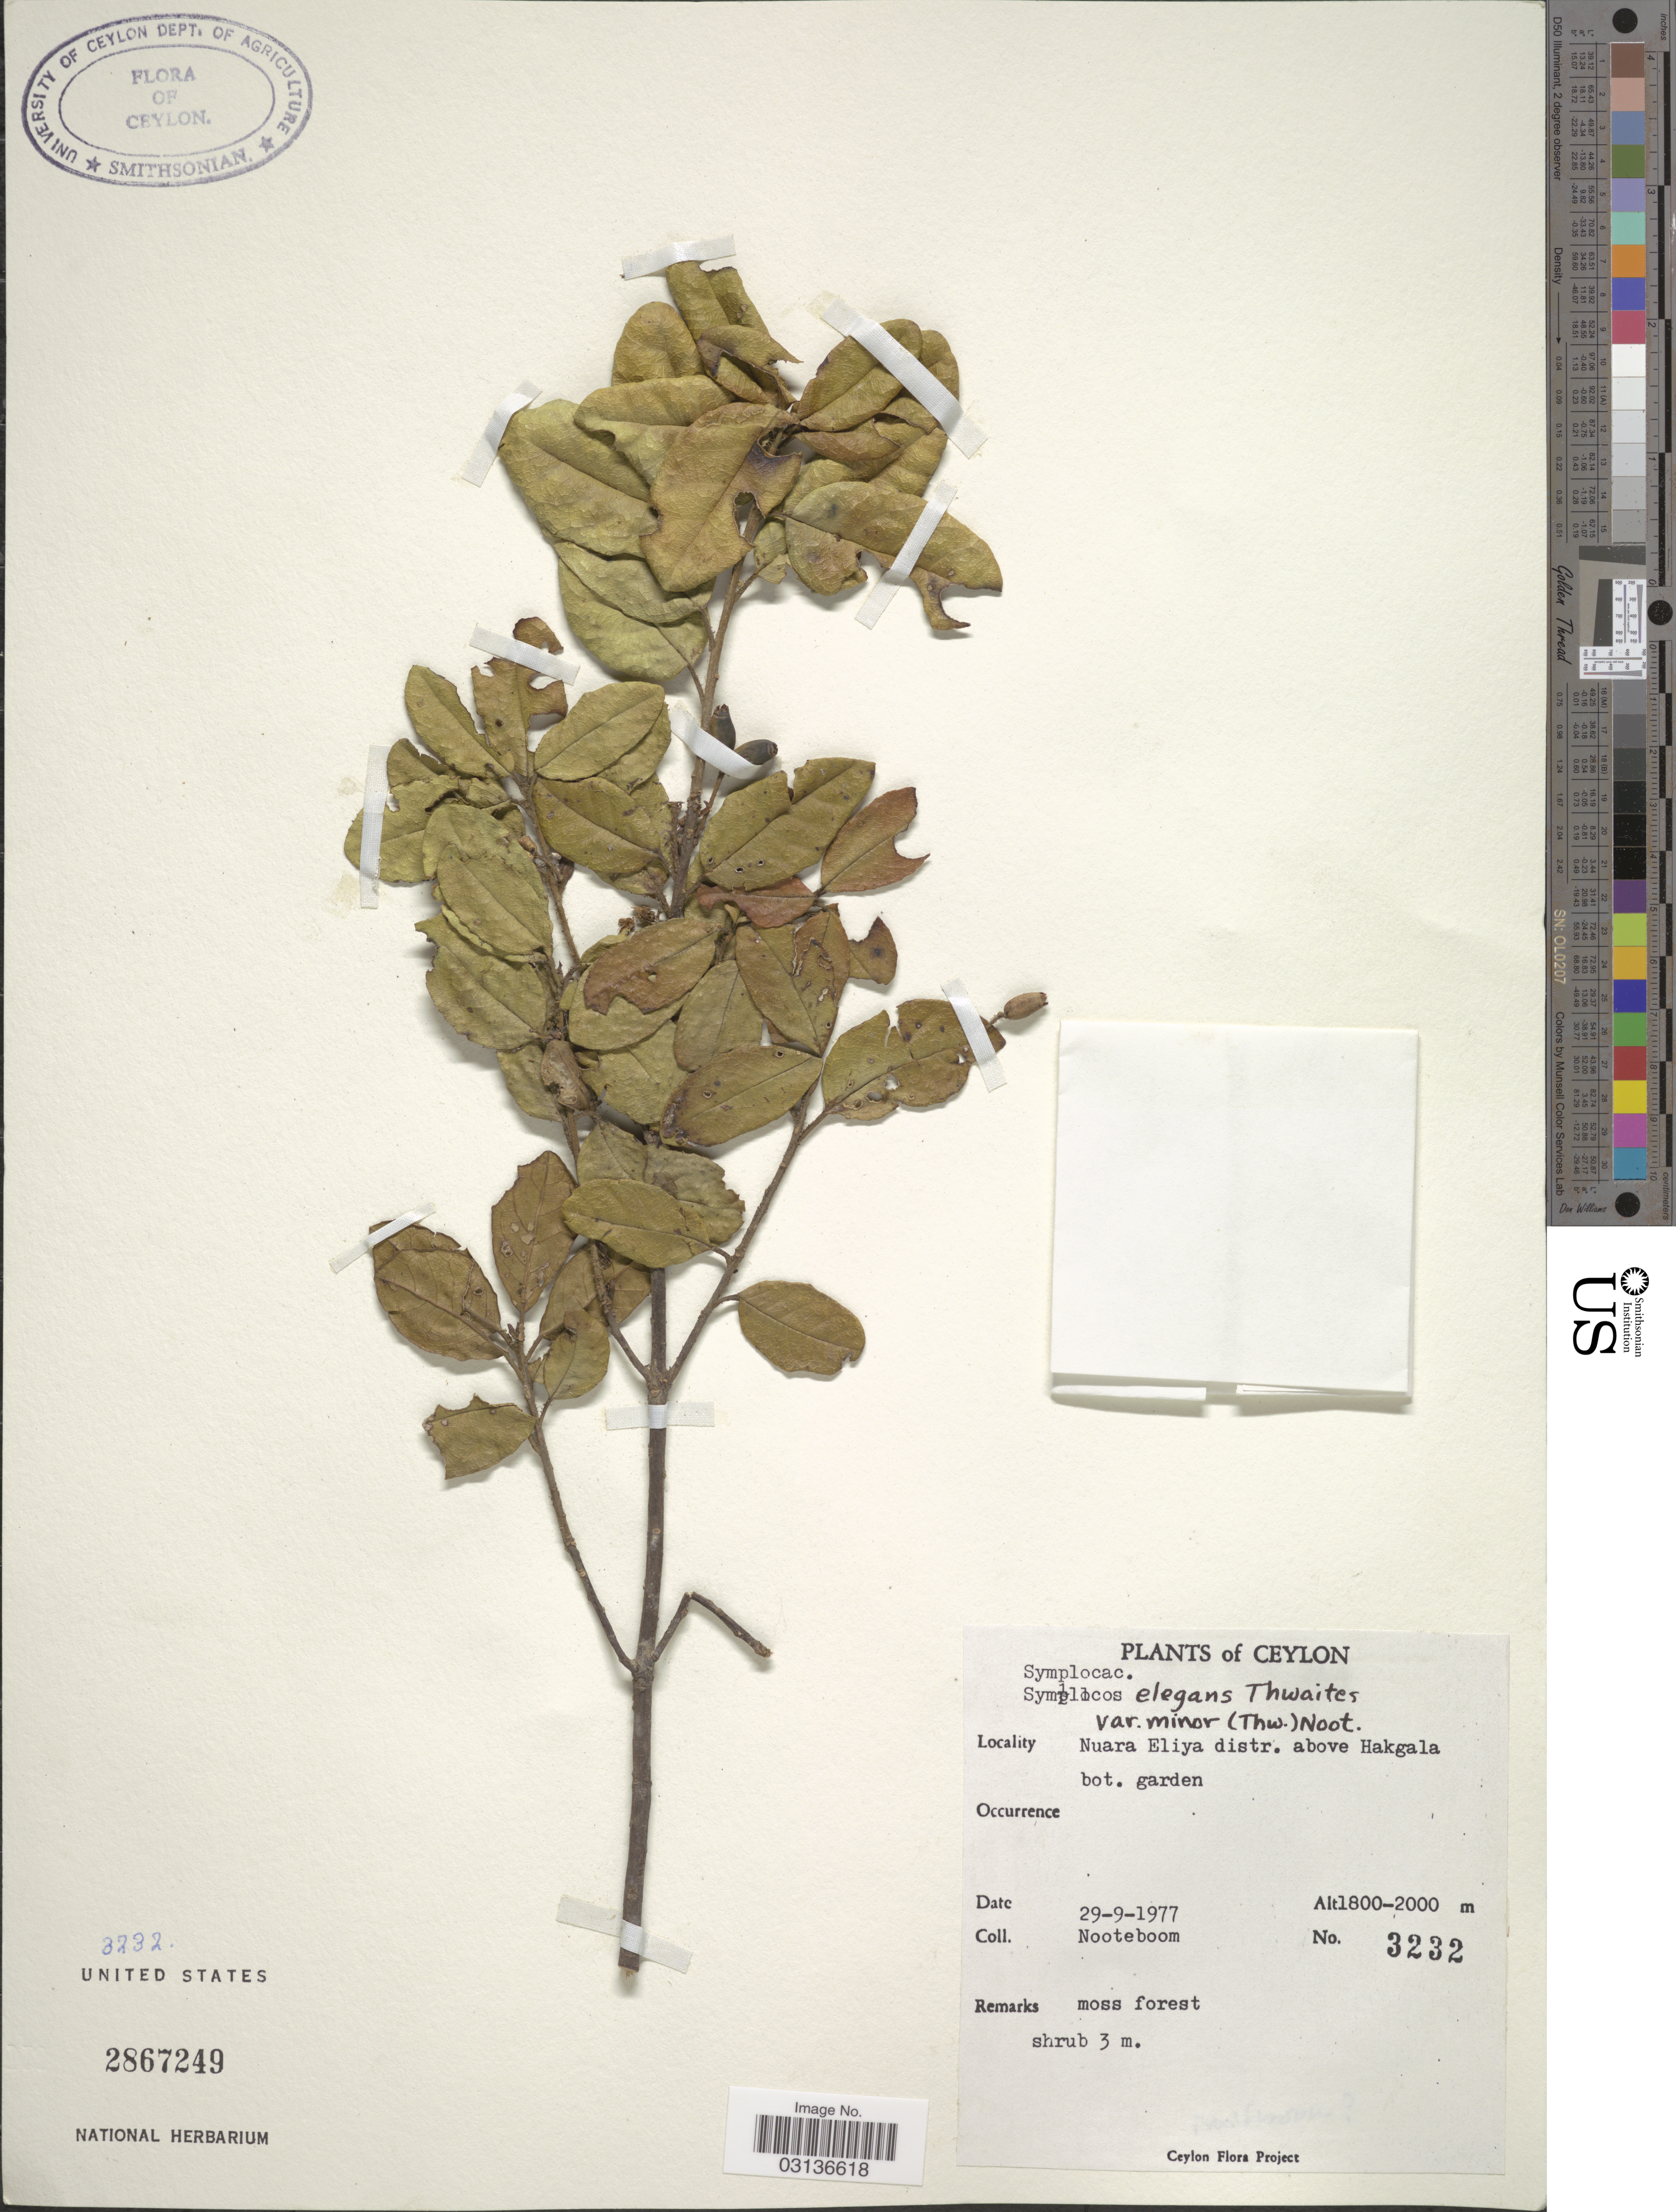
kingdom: Plantae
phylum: Tracheophyta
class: Magnoliopsida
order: Ericales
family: Symplocaceae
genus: Symplocos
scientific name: Symplocos elegans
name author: Thwaites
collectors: Nooteboom, --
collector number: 3232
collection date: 1977-09-29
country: Sri Lanka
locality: Ceylon. Nuara Eliya distr. above Hakgala bot. garden.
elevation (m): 1800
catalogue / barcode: US 2867249